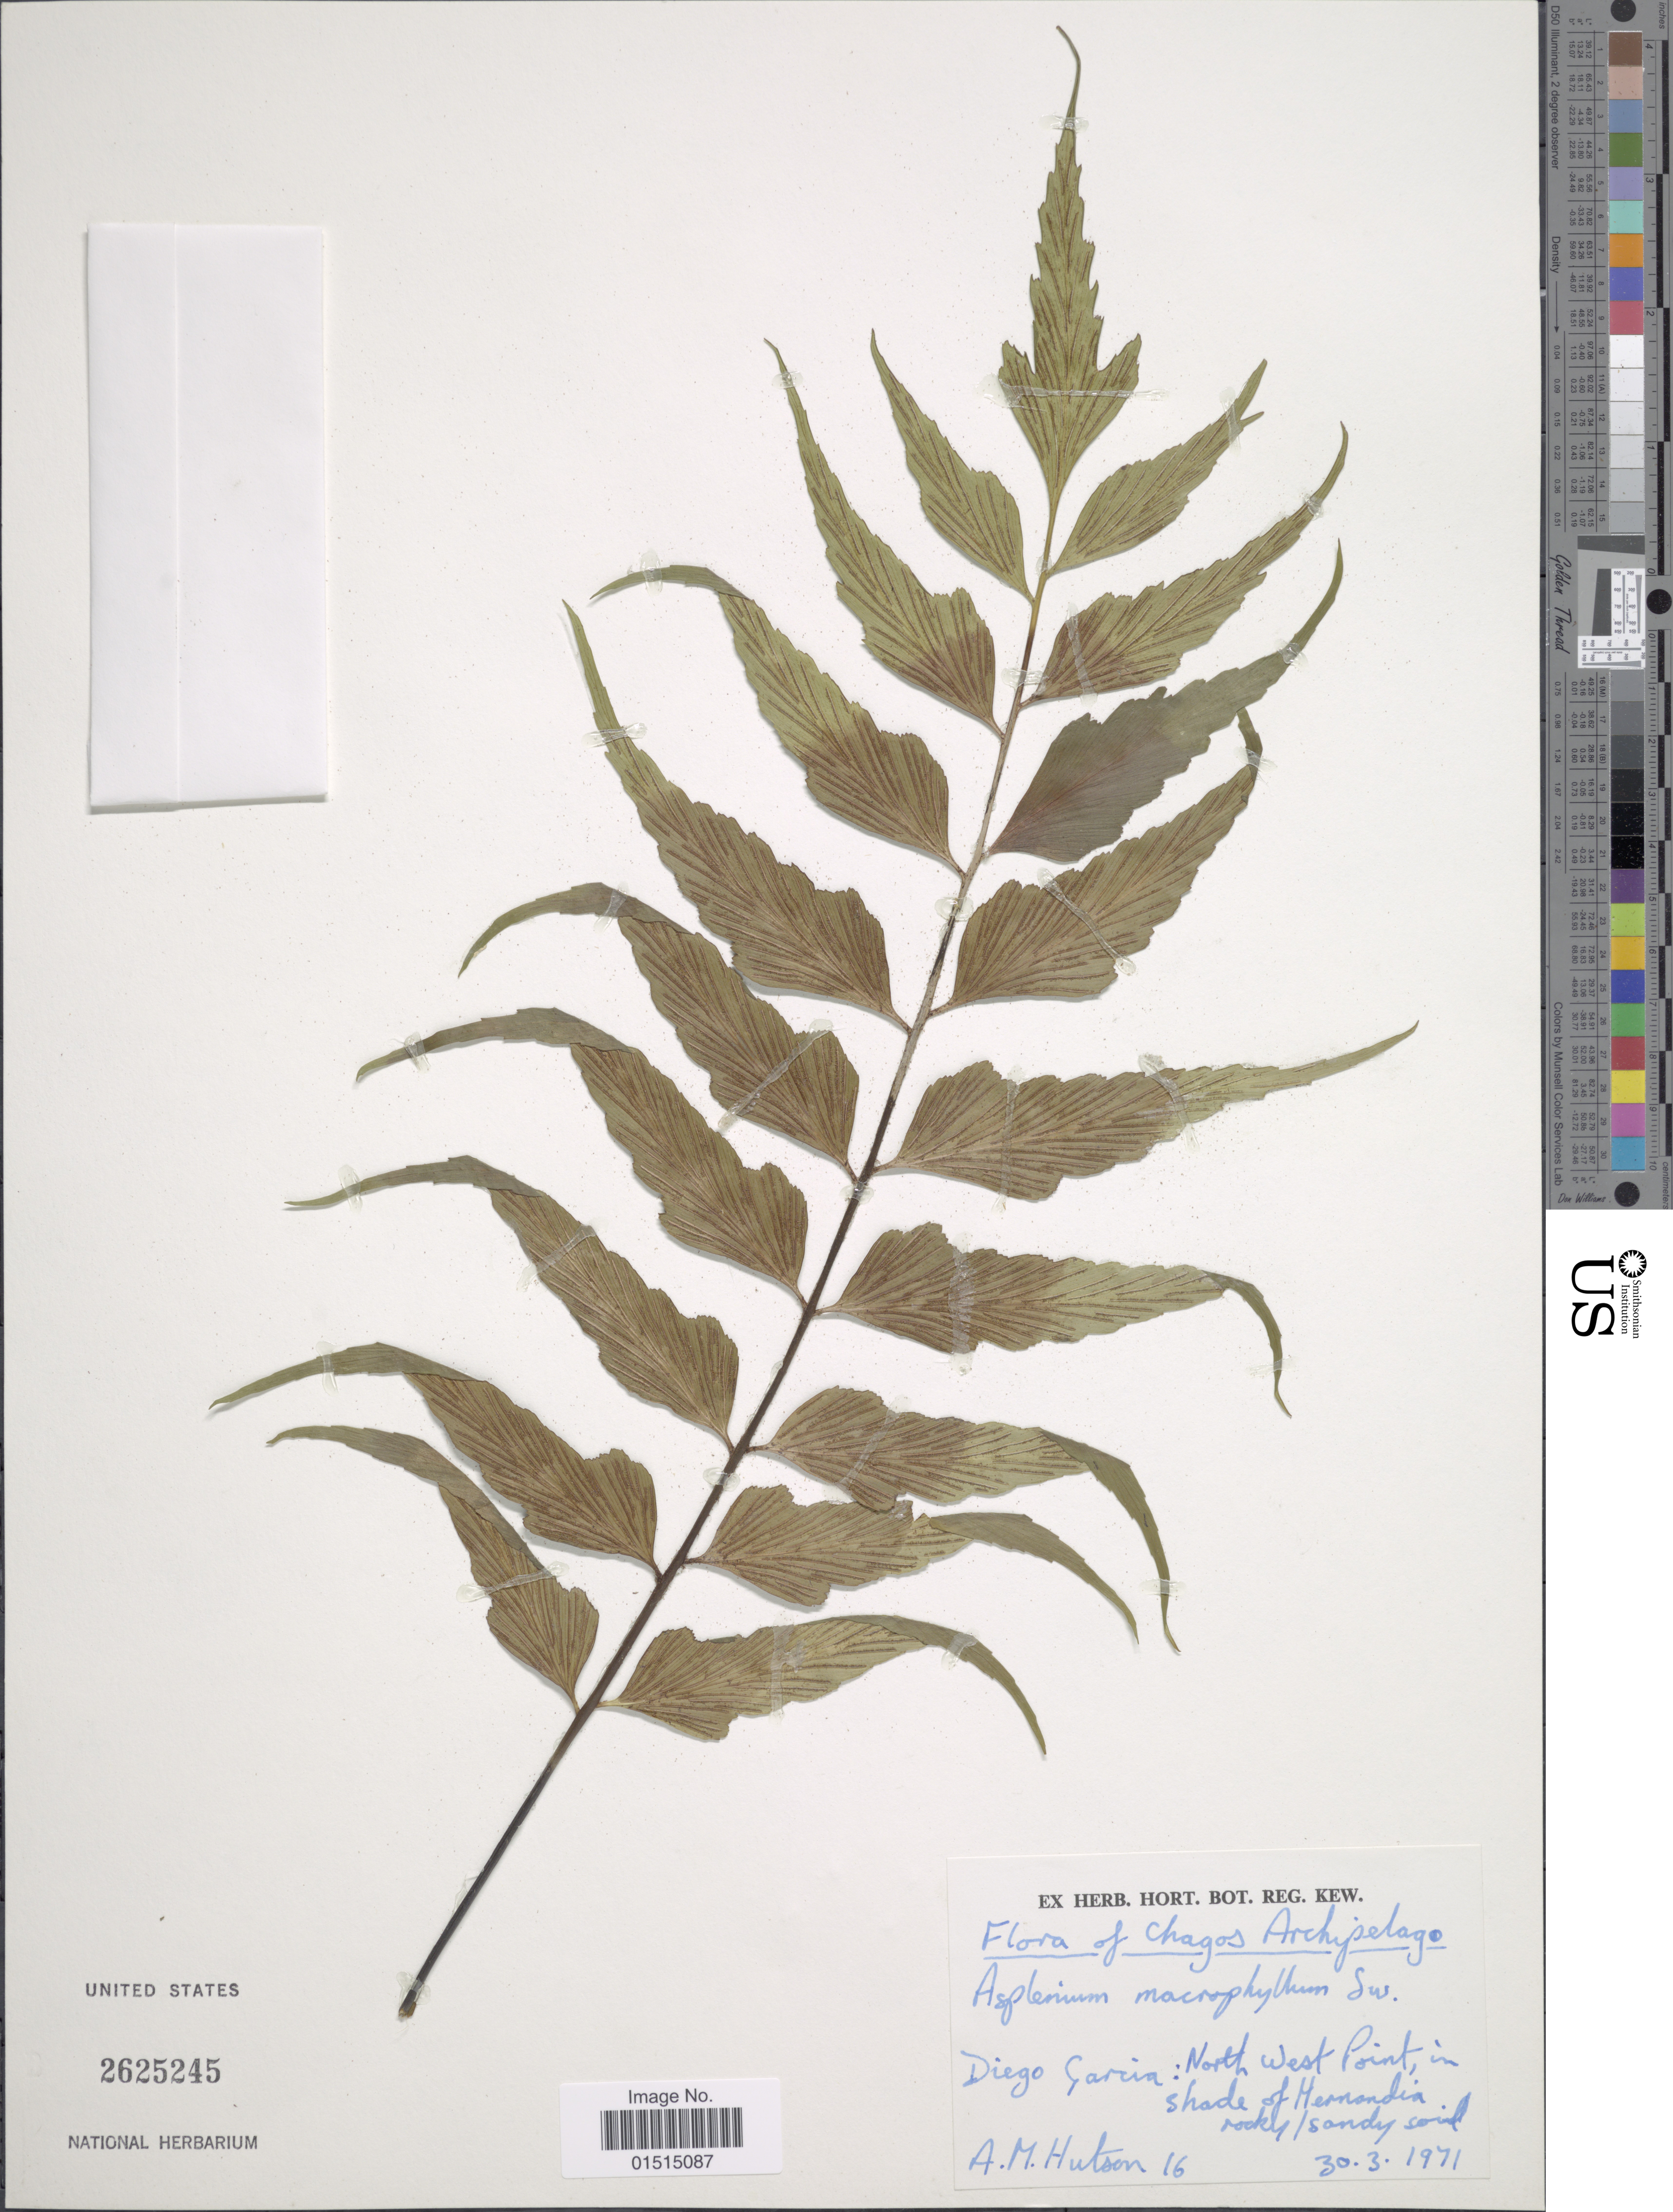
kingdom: Plantae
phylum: Tracheophyta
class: Polypodiopsida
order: Polypodiales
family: Aspleniaceae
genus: Asplenium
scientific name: Asplenium macrophyllum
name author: Sw.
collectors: A. Hutson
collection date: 1971-03-30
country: British Indian Ocean Territory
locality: Diego Garcia, North West Point in shade of Hernandia, rocky/sandy soil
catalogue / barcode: US 2625245